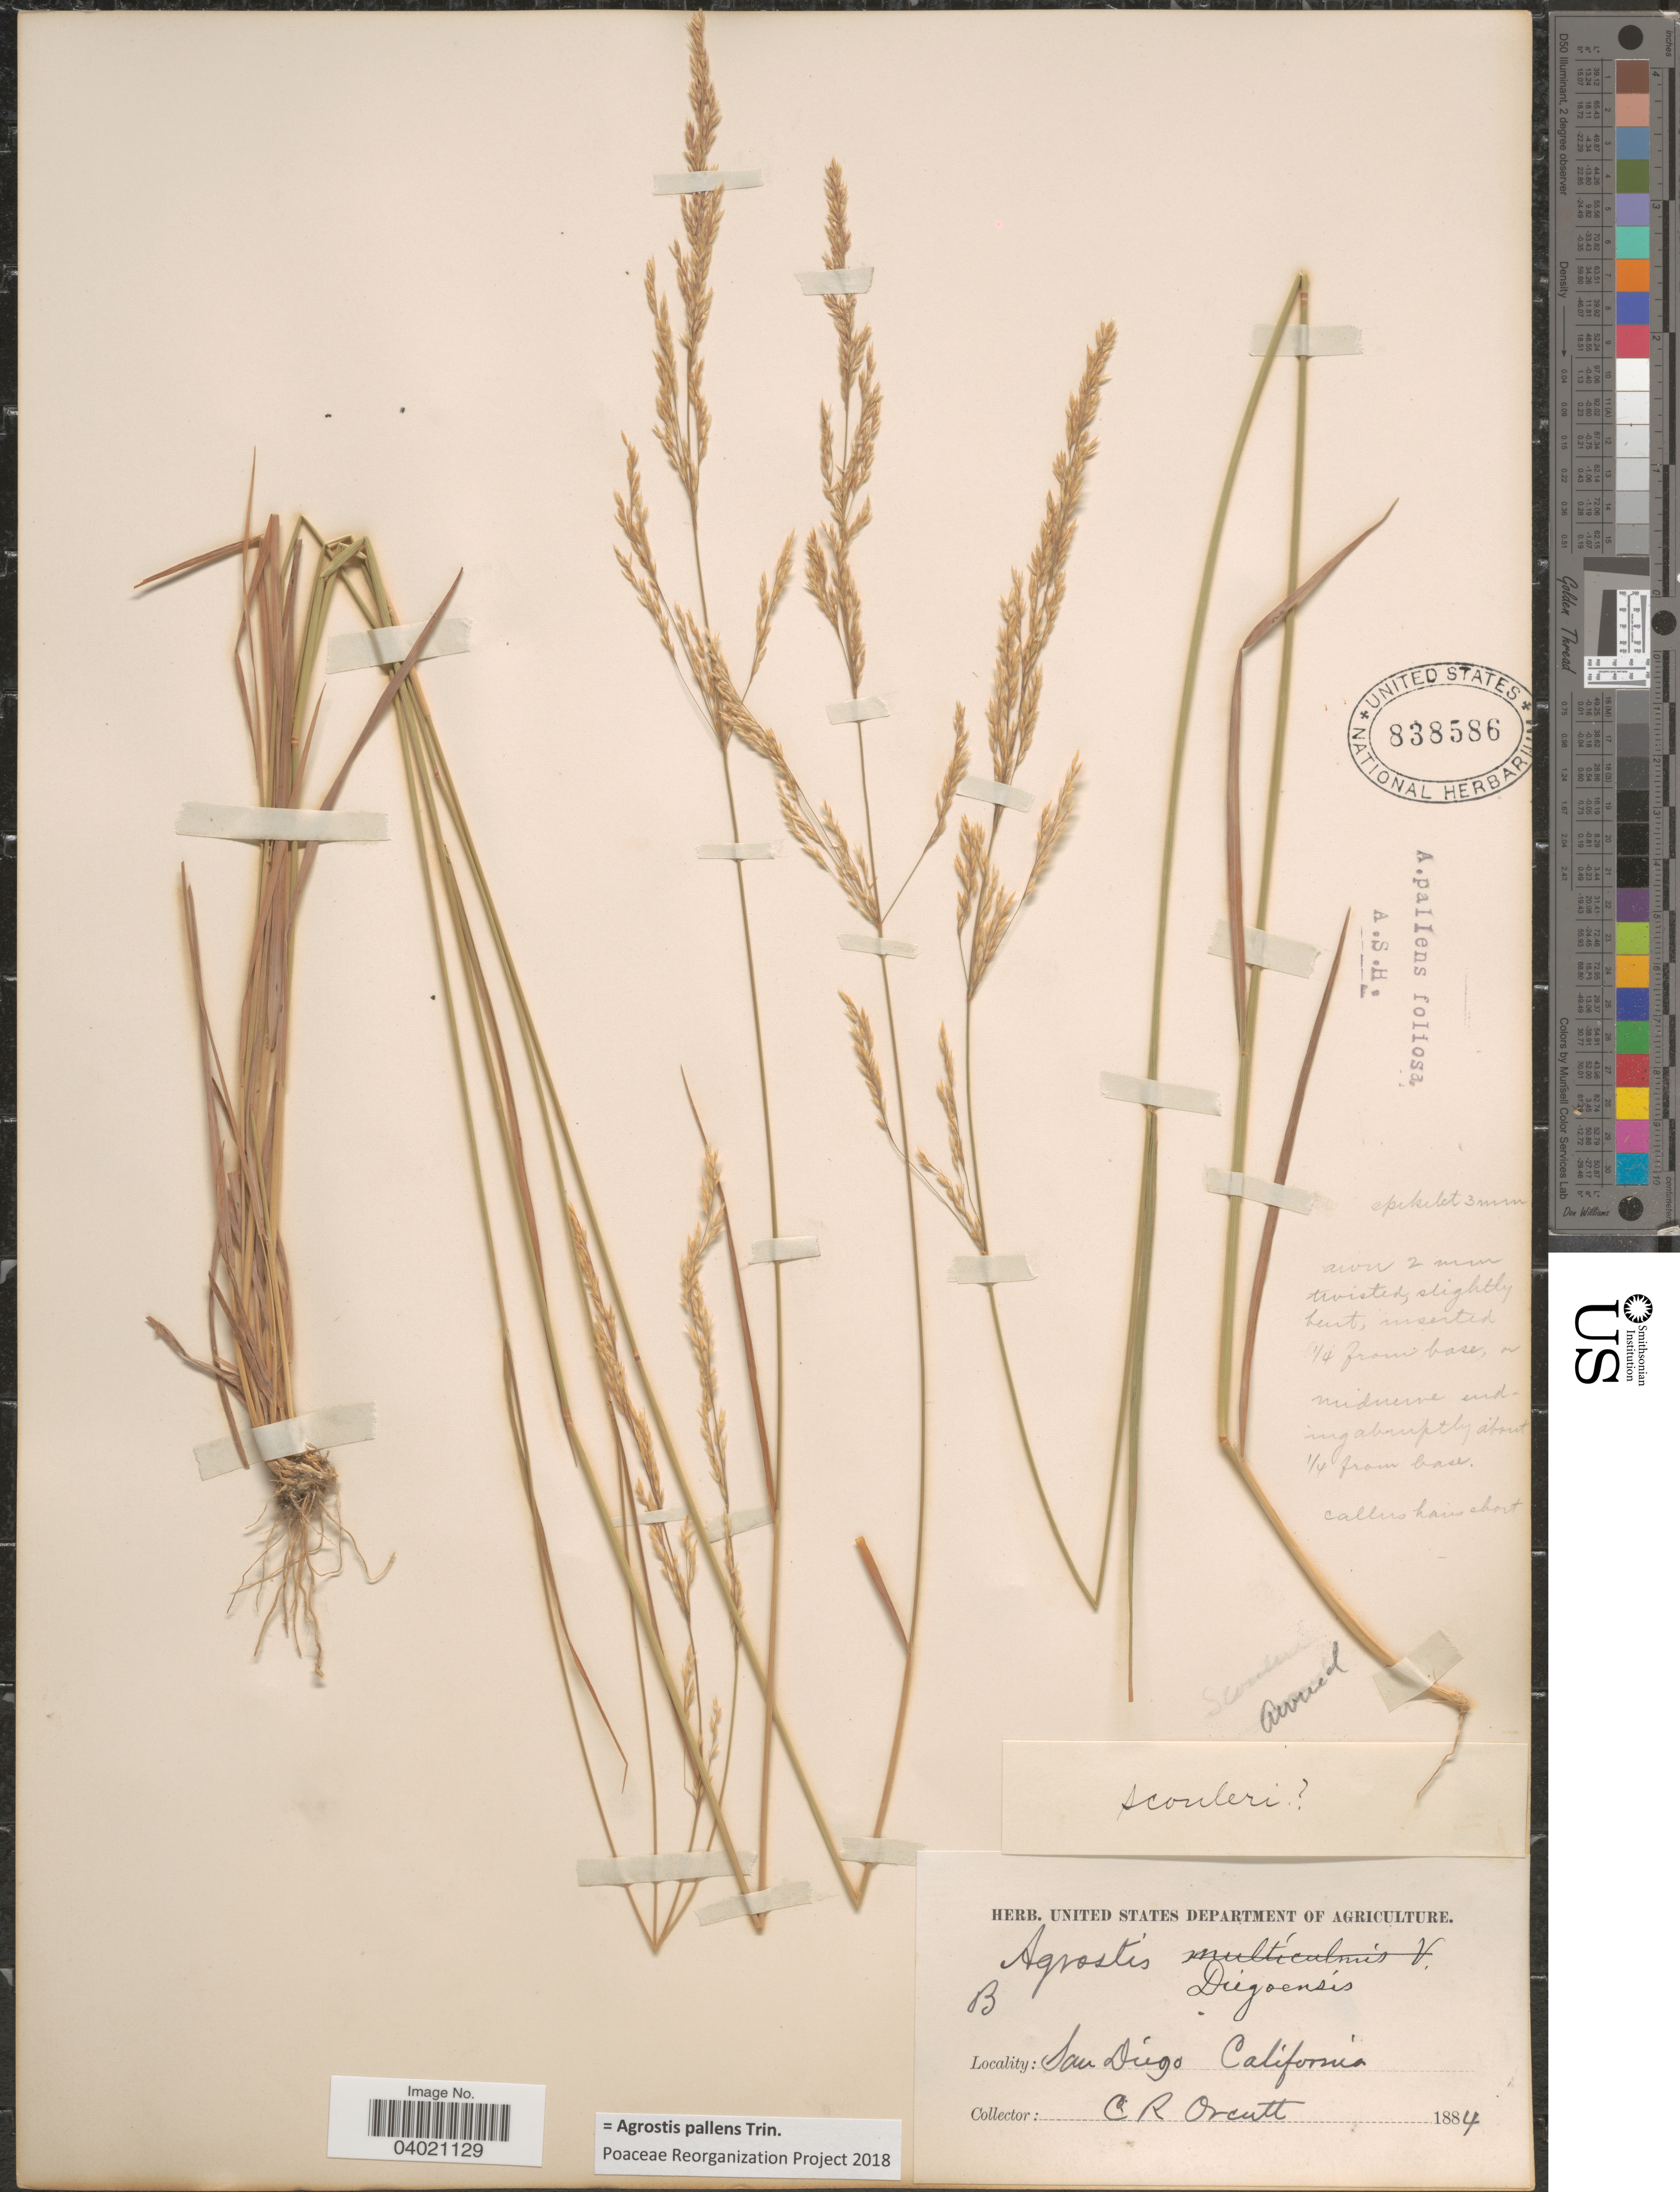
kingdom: Plantae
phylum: Tracheophyta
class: Liliopsida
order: Poales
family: Poaceae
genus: Agrostis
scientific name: Agrostis pallens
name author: Trin.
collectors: C. R. Orcutt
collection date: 1884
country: United States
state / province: California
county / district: San Diego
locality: San Diego.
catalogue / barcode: US 838586